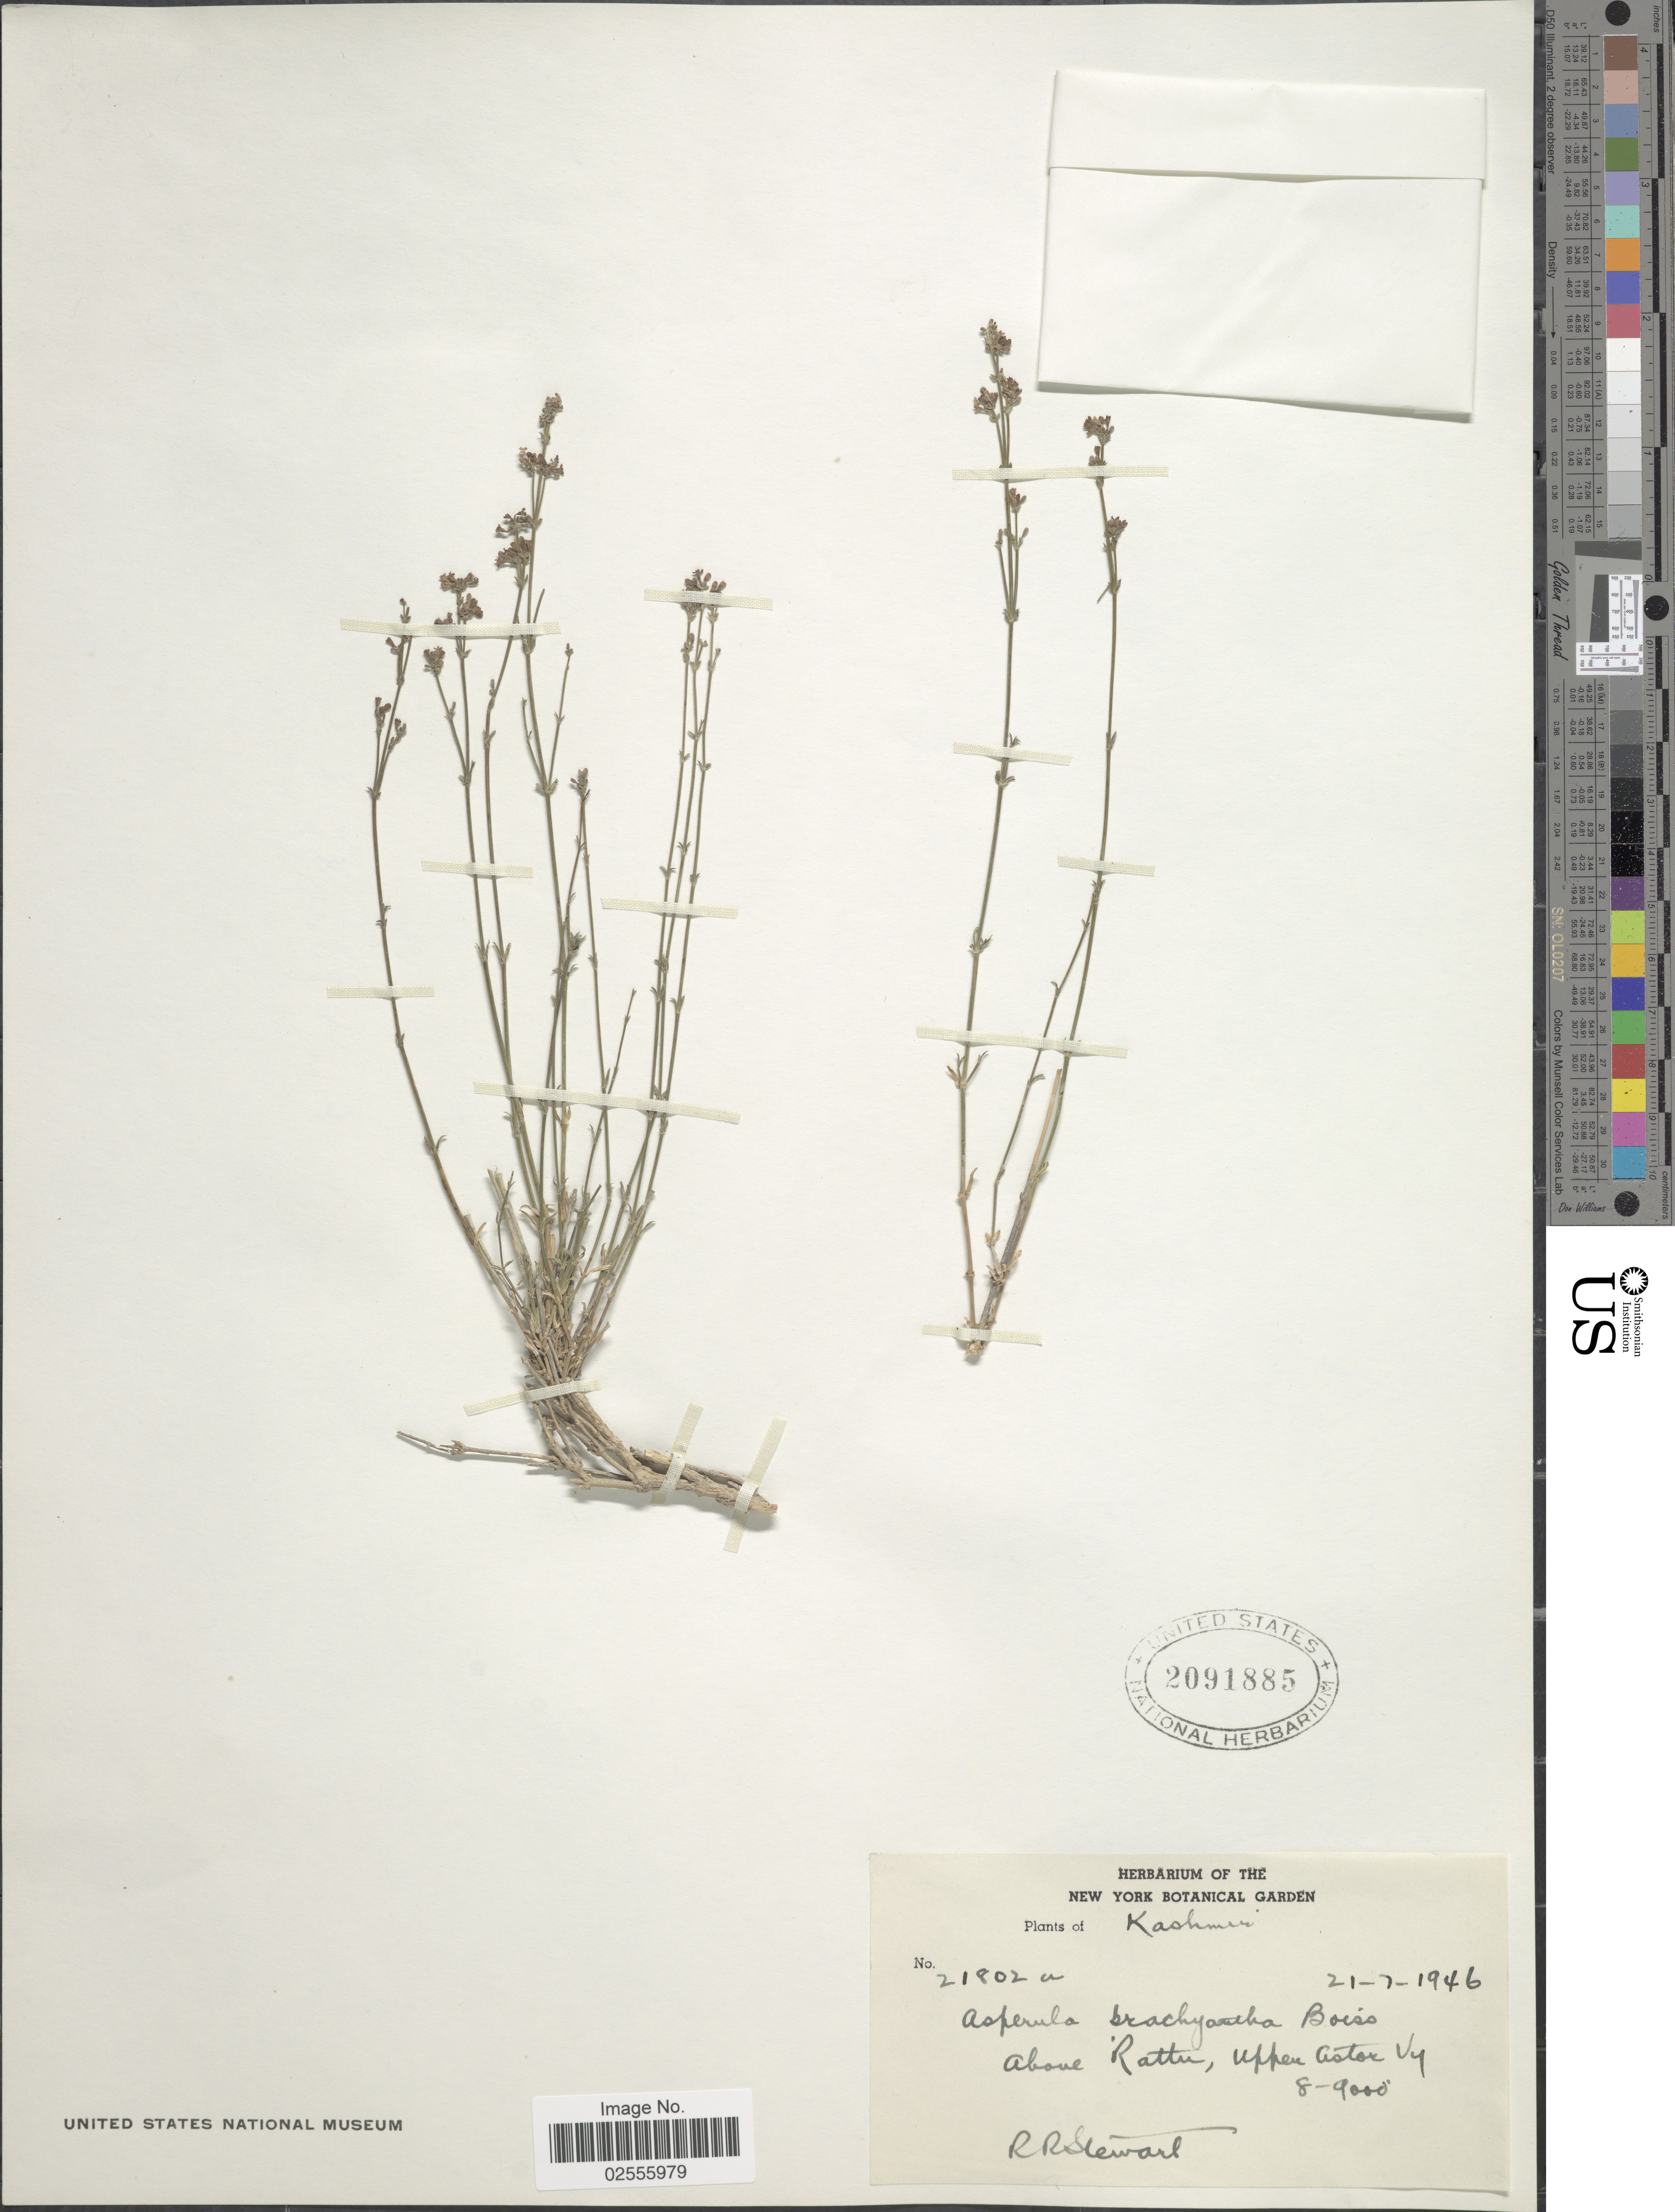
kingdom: Plantae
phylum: Tracheophyta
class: Magnoliopsida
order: Gentianales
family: Rubiaceae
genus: Asperula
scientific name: Asperula brachyantha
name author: Boiss.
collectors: R. R. Stewart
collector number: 21802a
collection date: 1946-07-21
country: Pakistan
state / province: Gilgit-Baltistan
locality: Kashmir, above Rattu, Upper Astor Vy.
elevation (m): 2438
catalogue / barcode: US 2091885